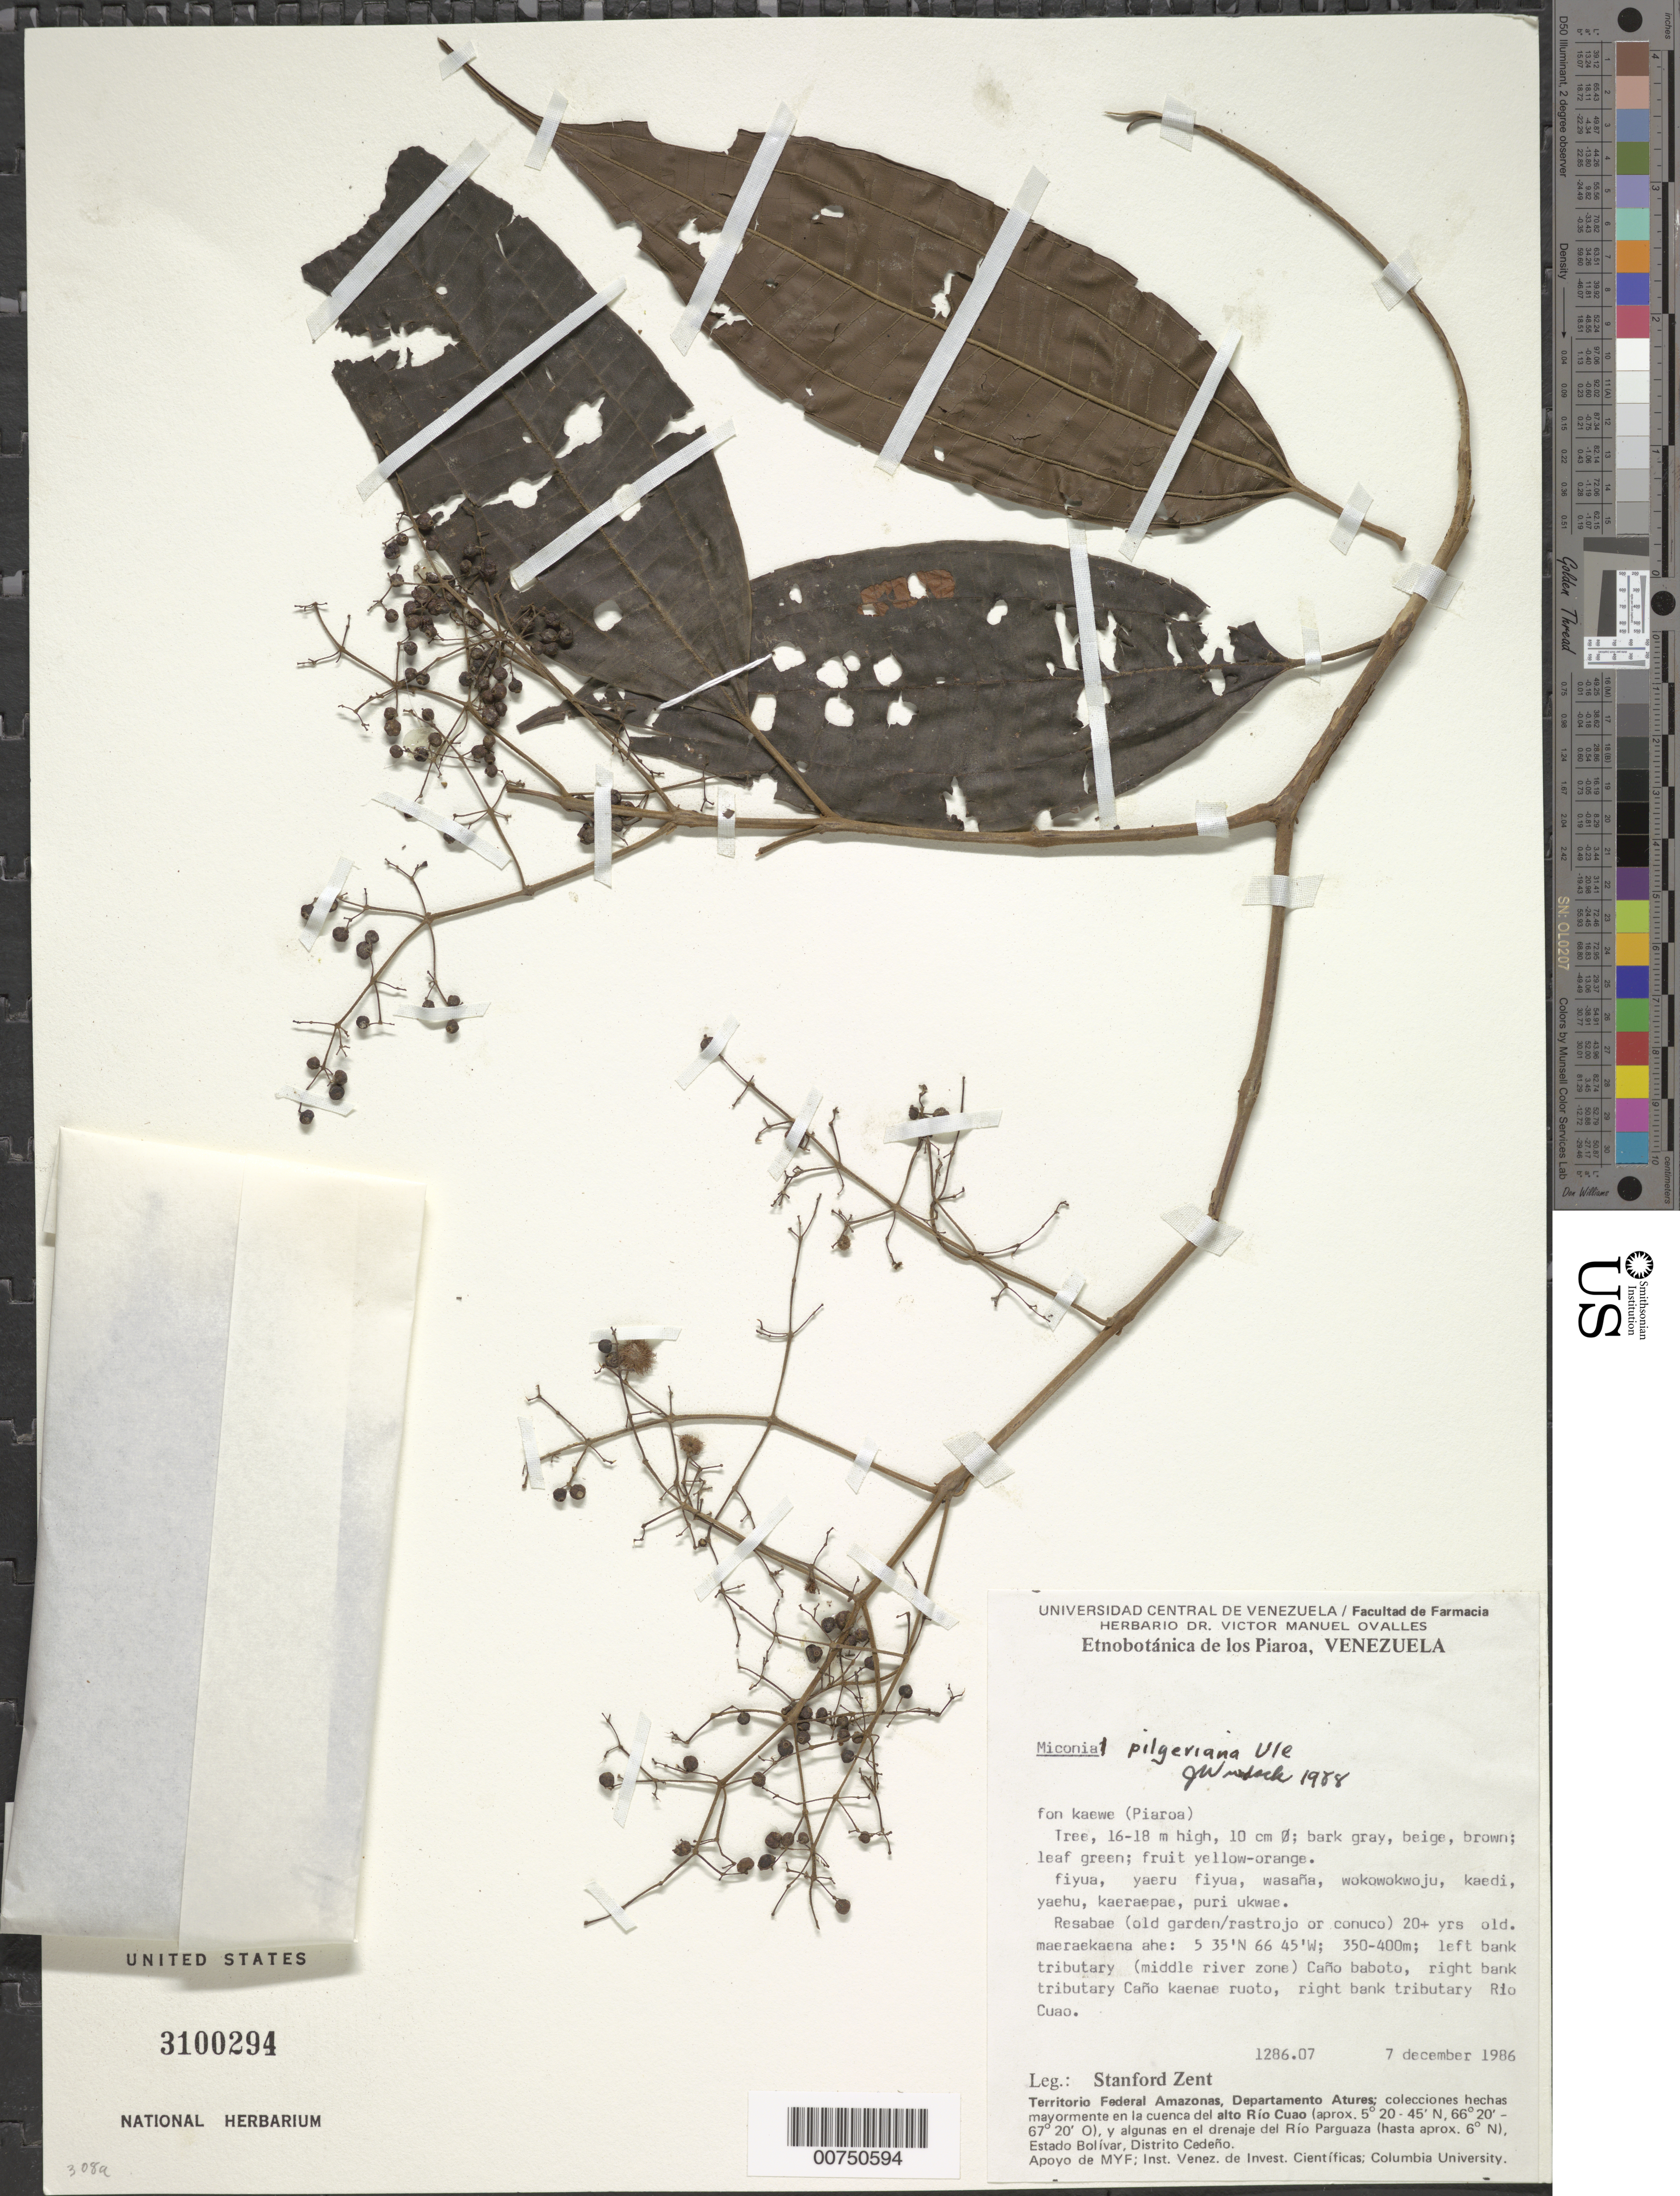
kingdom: Plantae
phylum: Tracheophyta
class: Magnoliopsida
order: Myrtales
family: Melastomataceae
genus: Miconia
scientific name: Miconia pilgeriana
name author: Ule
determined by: Wurdack, John J., (US), US (UNITED STATES)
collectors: S. Zent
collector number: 1286.07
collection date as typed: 7-Dec-86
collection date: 1986-12-07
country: Venezuela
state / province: Amazonas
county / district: Atures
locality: Río Parguaza, en la cuenca del alto Río Cuaco; left bank tributary (middle river zone) Caño Baboto, right bank tributary Caño Kaenae ruoto, right bank tributary Río Cuao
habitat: Resabae (old garden/rastojo or conuco) 20+ yrs old; coleccionse hechas mayormente en la cuenca del rio; y algunnas en el drenaje del rio parguaza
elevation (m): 350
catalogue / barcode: US 3100294